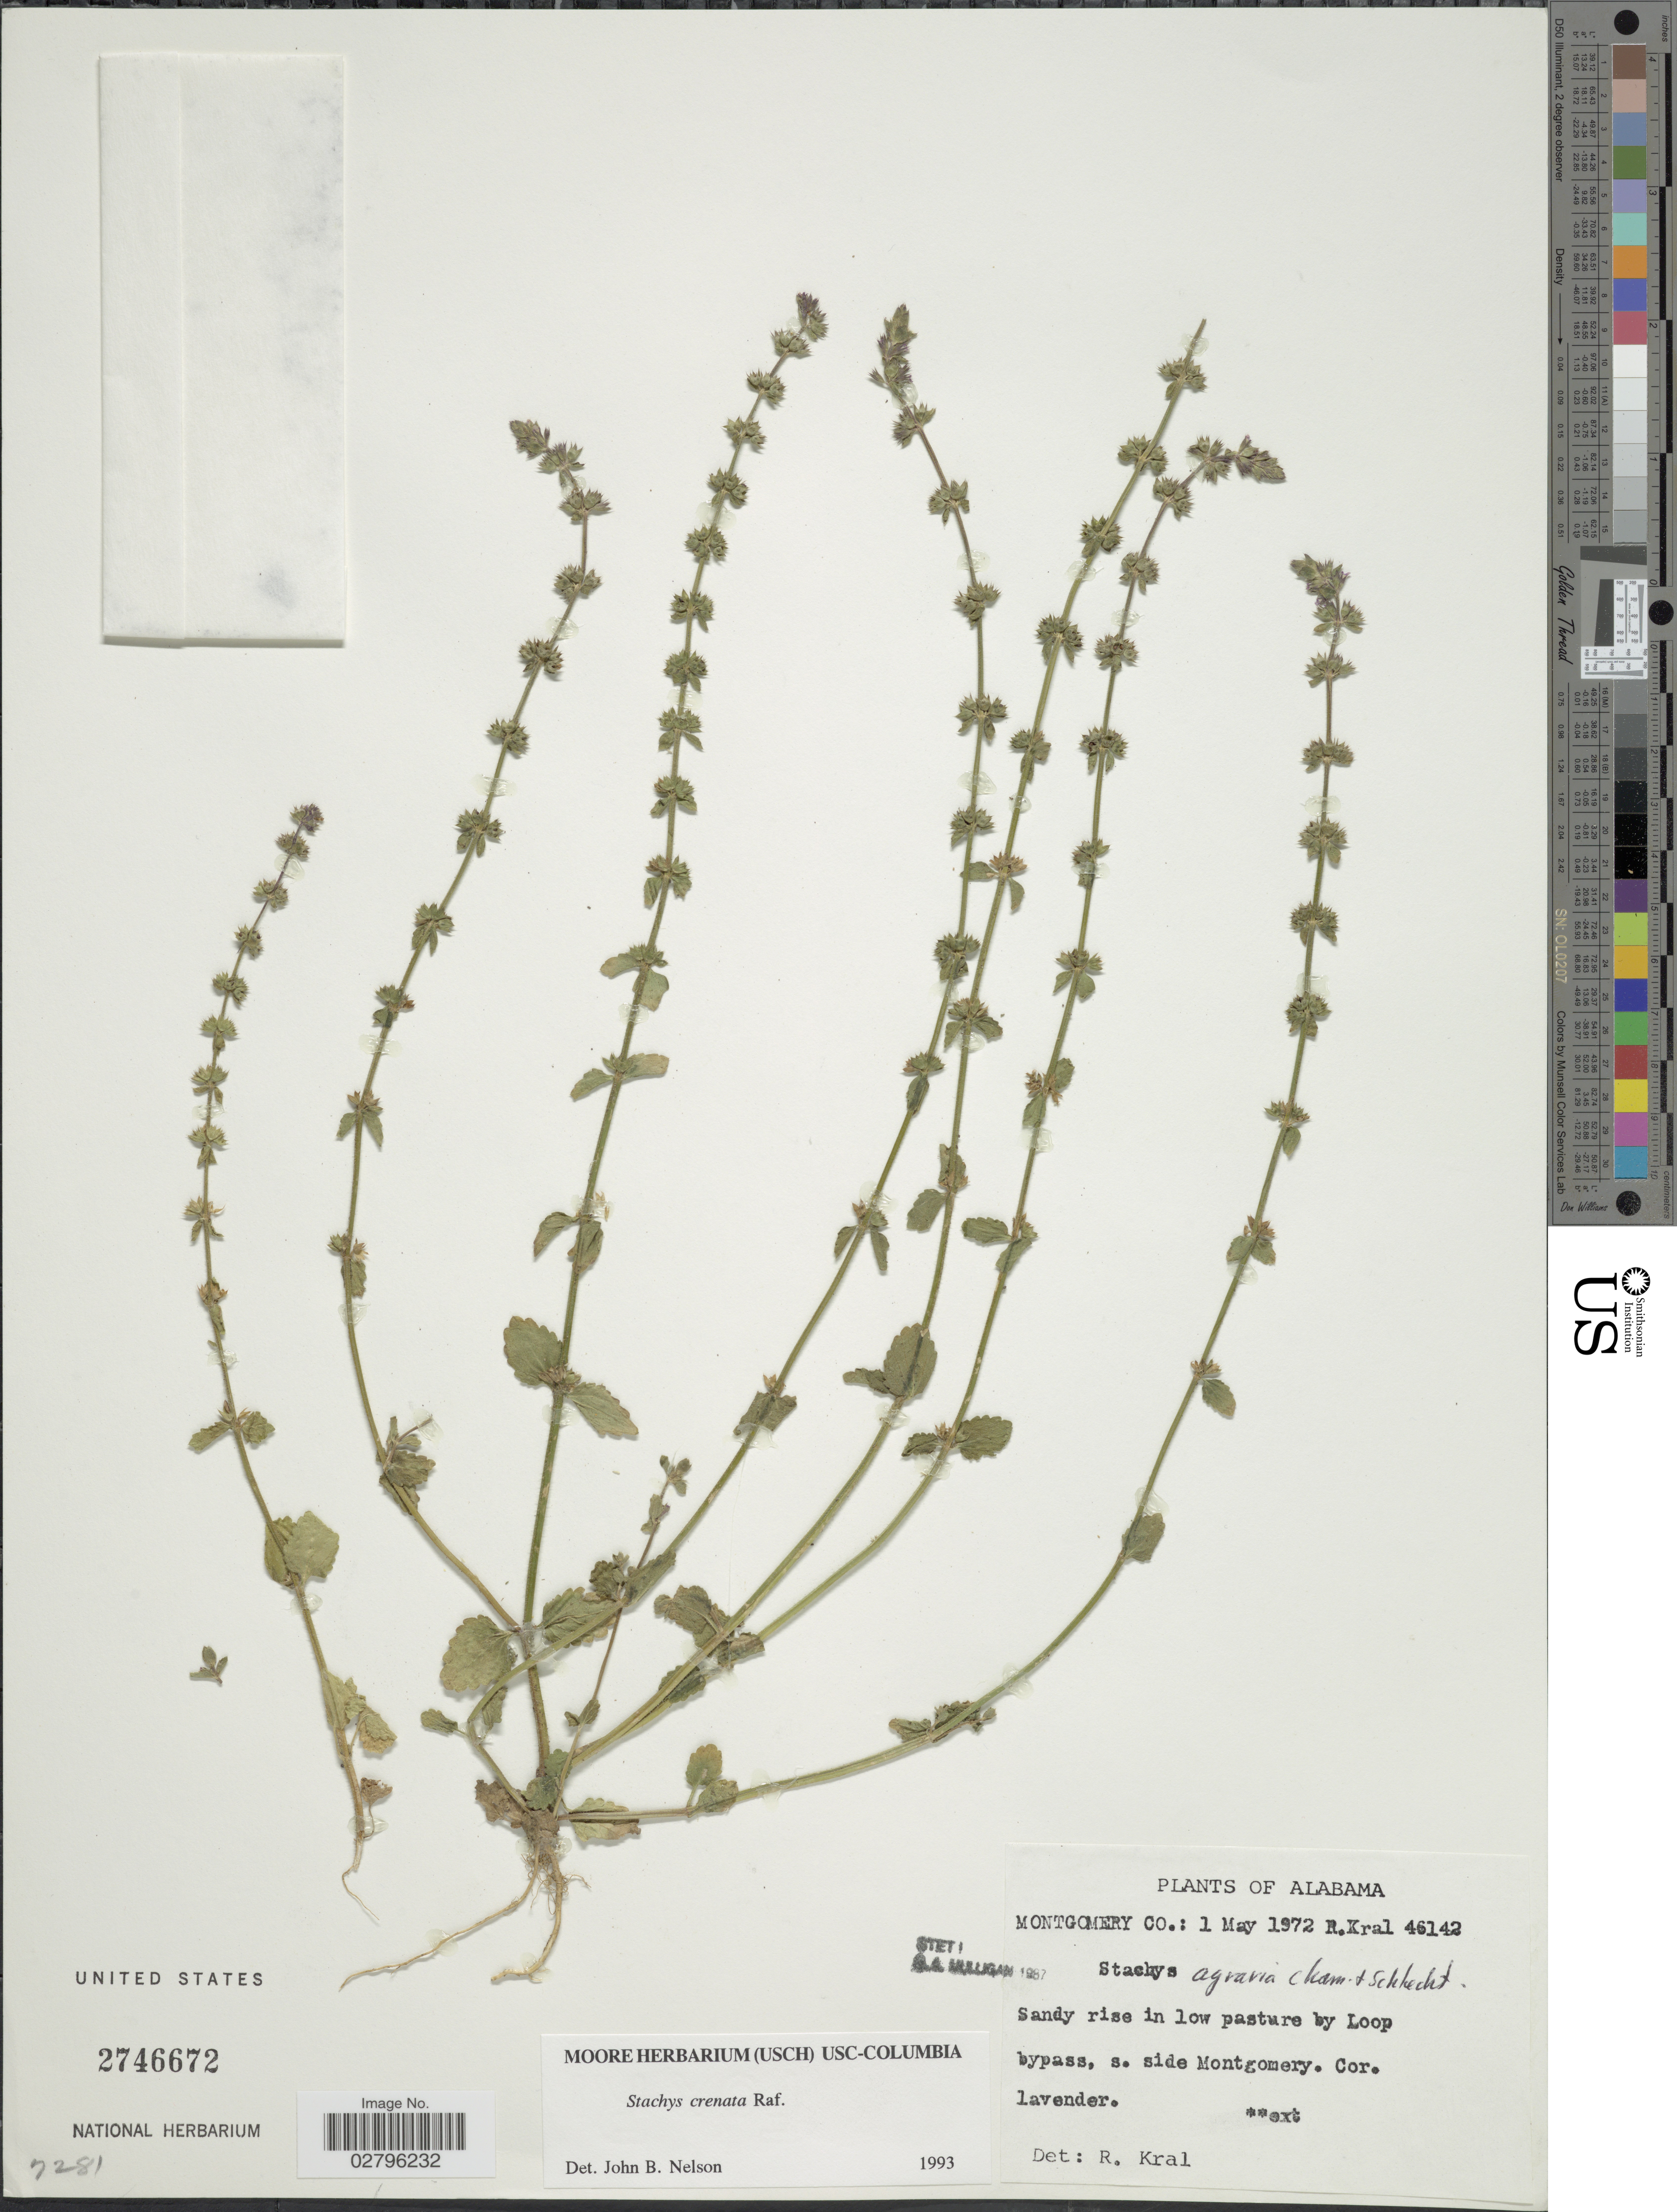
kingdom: Plantae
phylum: Tracheophyta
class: Magnoliopsida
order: Lamiales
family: Lamiaceae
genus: Stachys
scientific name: Stachys crenata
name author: Raf.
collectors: R. Kral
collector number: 46142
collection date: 1972-05-01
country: United States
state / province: Alabama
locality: Montgomery Co. Sandy rise in low pasture by Loop bypass, s. side Montgomery.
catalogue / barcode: US 2746672